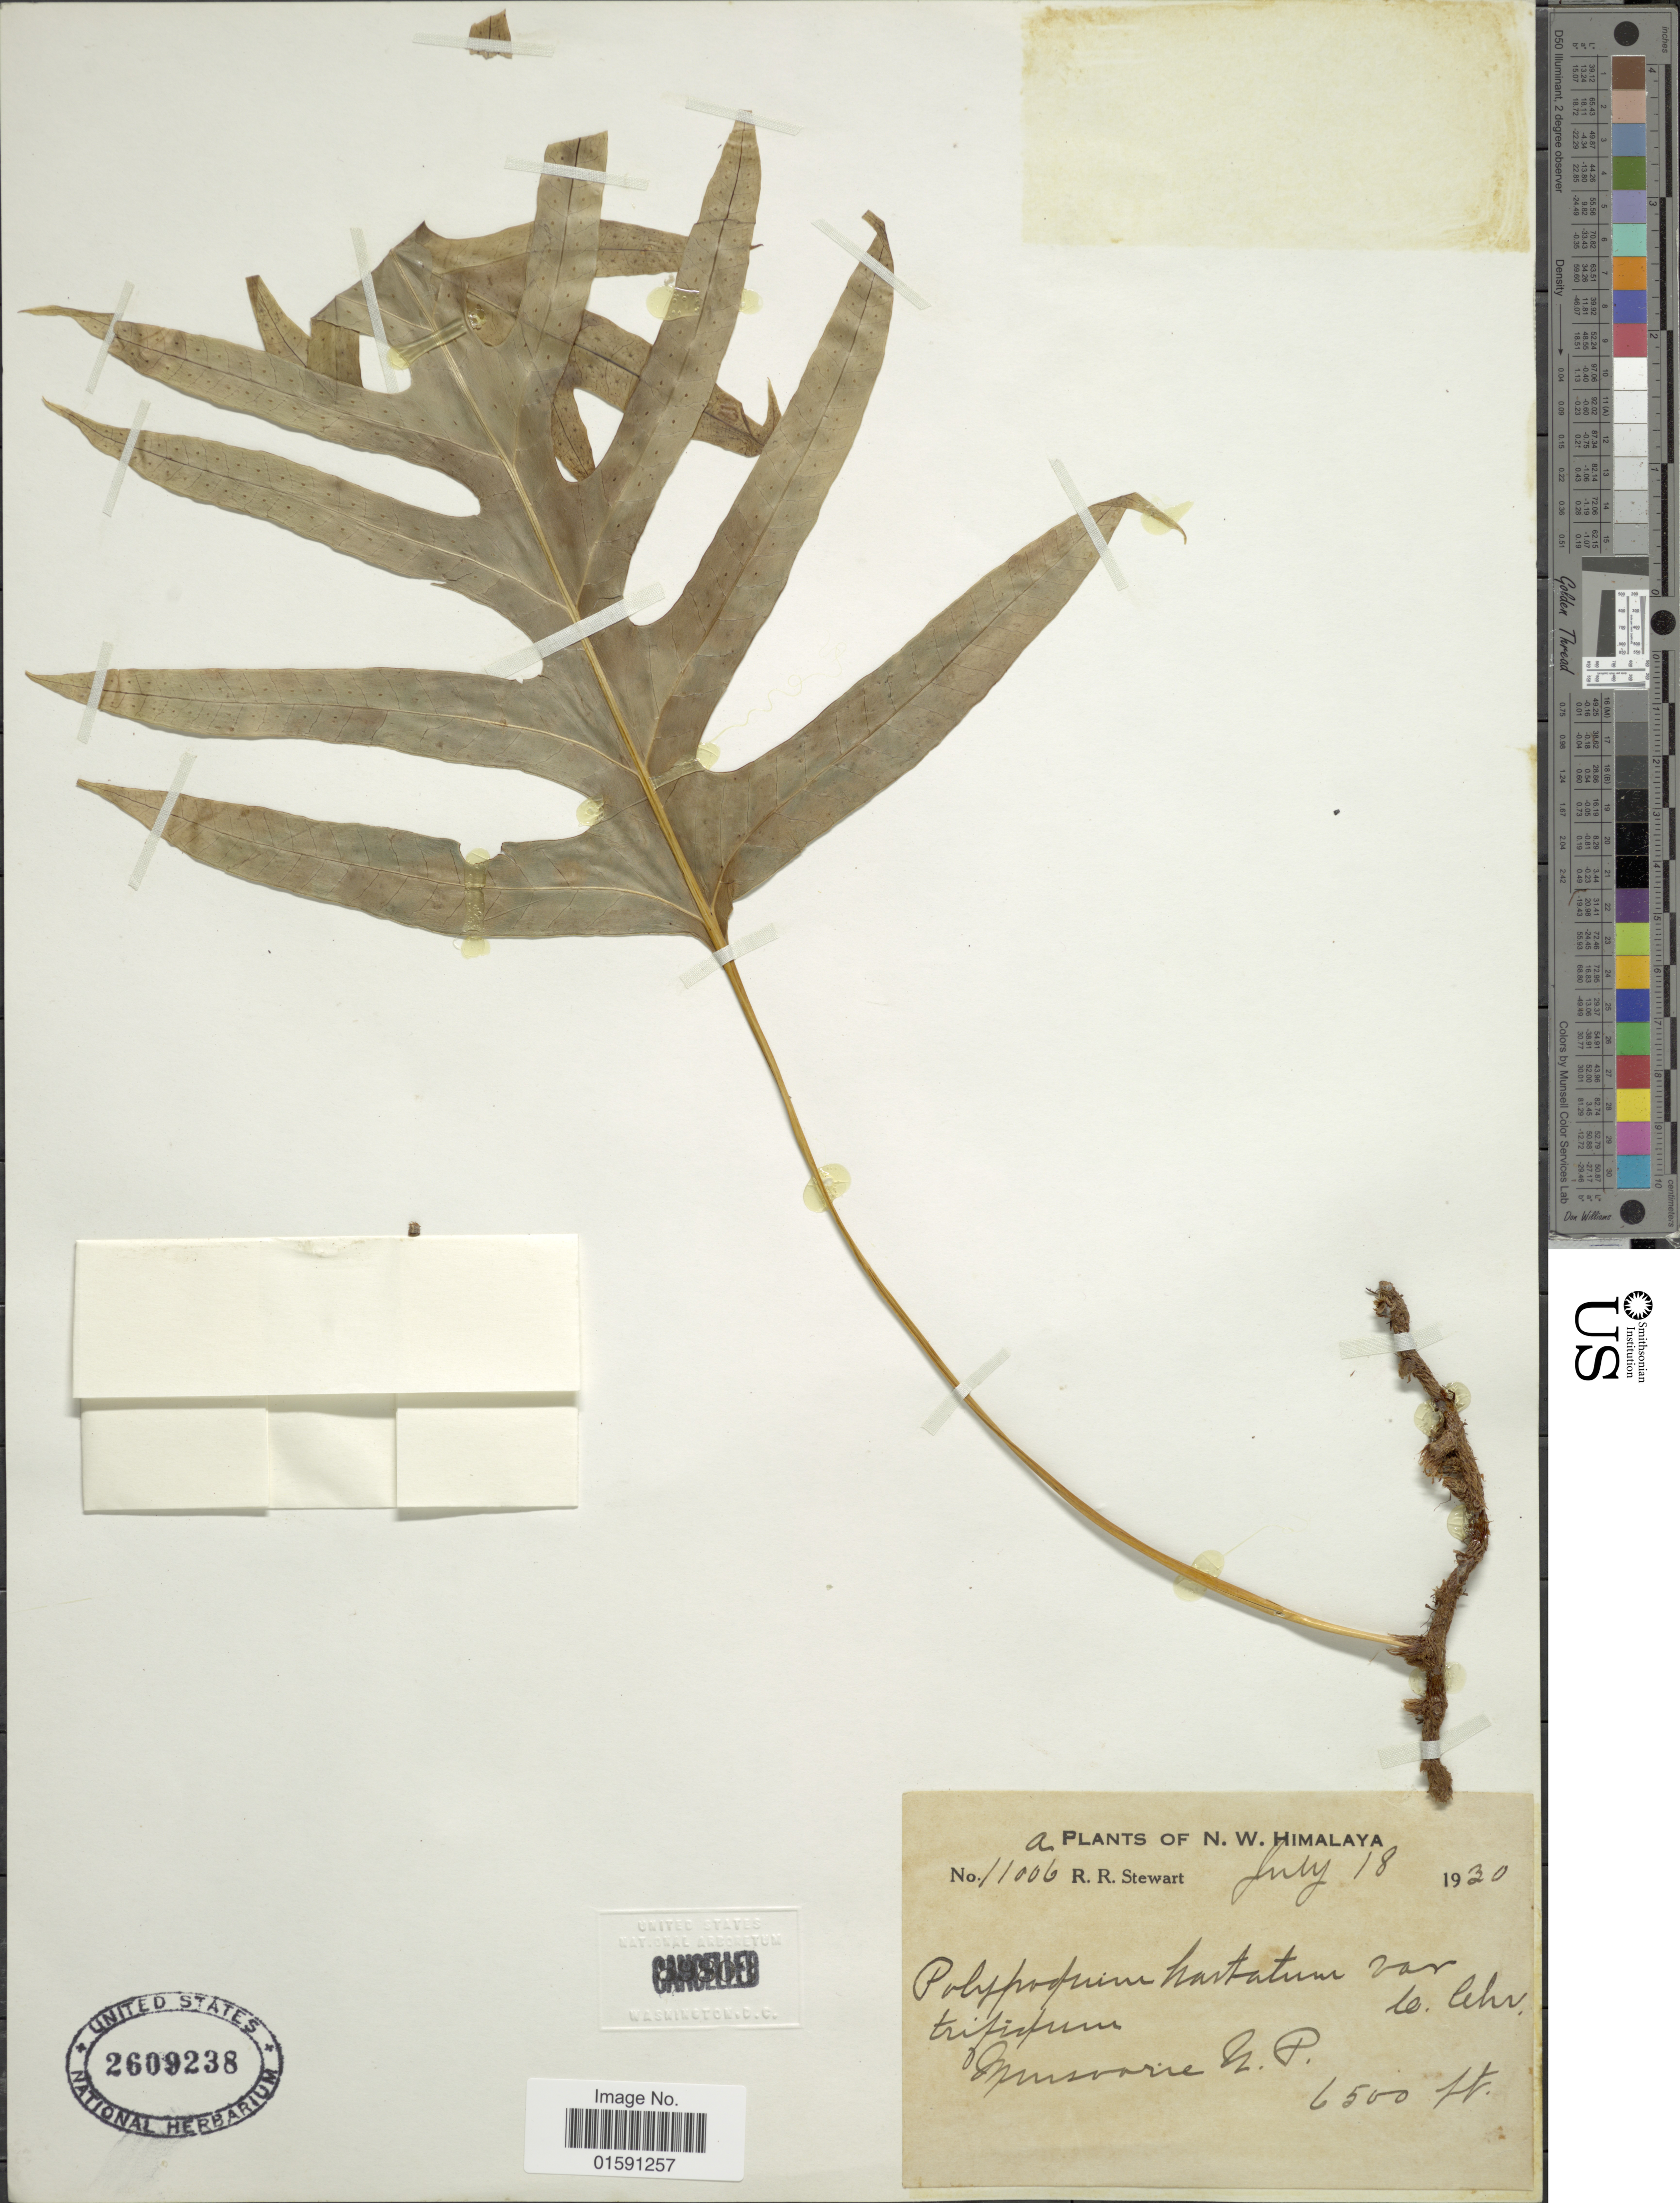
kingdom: Plantae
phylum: Tracheophyta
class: Polypodiopsida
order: Polypodiales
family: Polypodiaceae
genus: Selliguea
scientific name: Selliguea hastata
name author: (Thunb.) Fraser-Jenk.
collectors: R. R. Stewart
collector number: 11006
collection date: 1930-07-18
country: India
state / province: Uttar Pradesh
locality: N. W. Himalaya, Mussoorie U.P.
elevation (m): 1981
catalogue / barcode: US 2609238